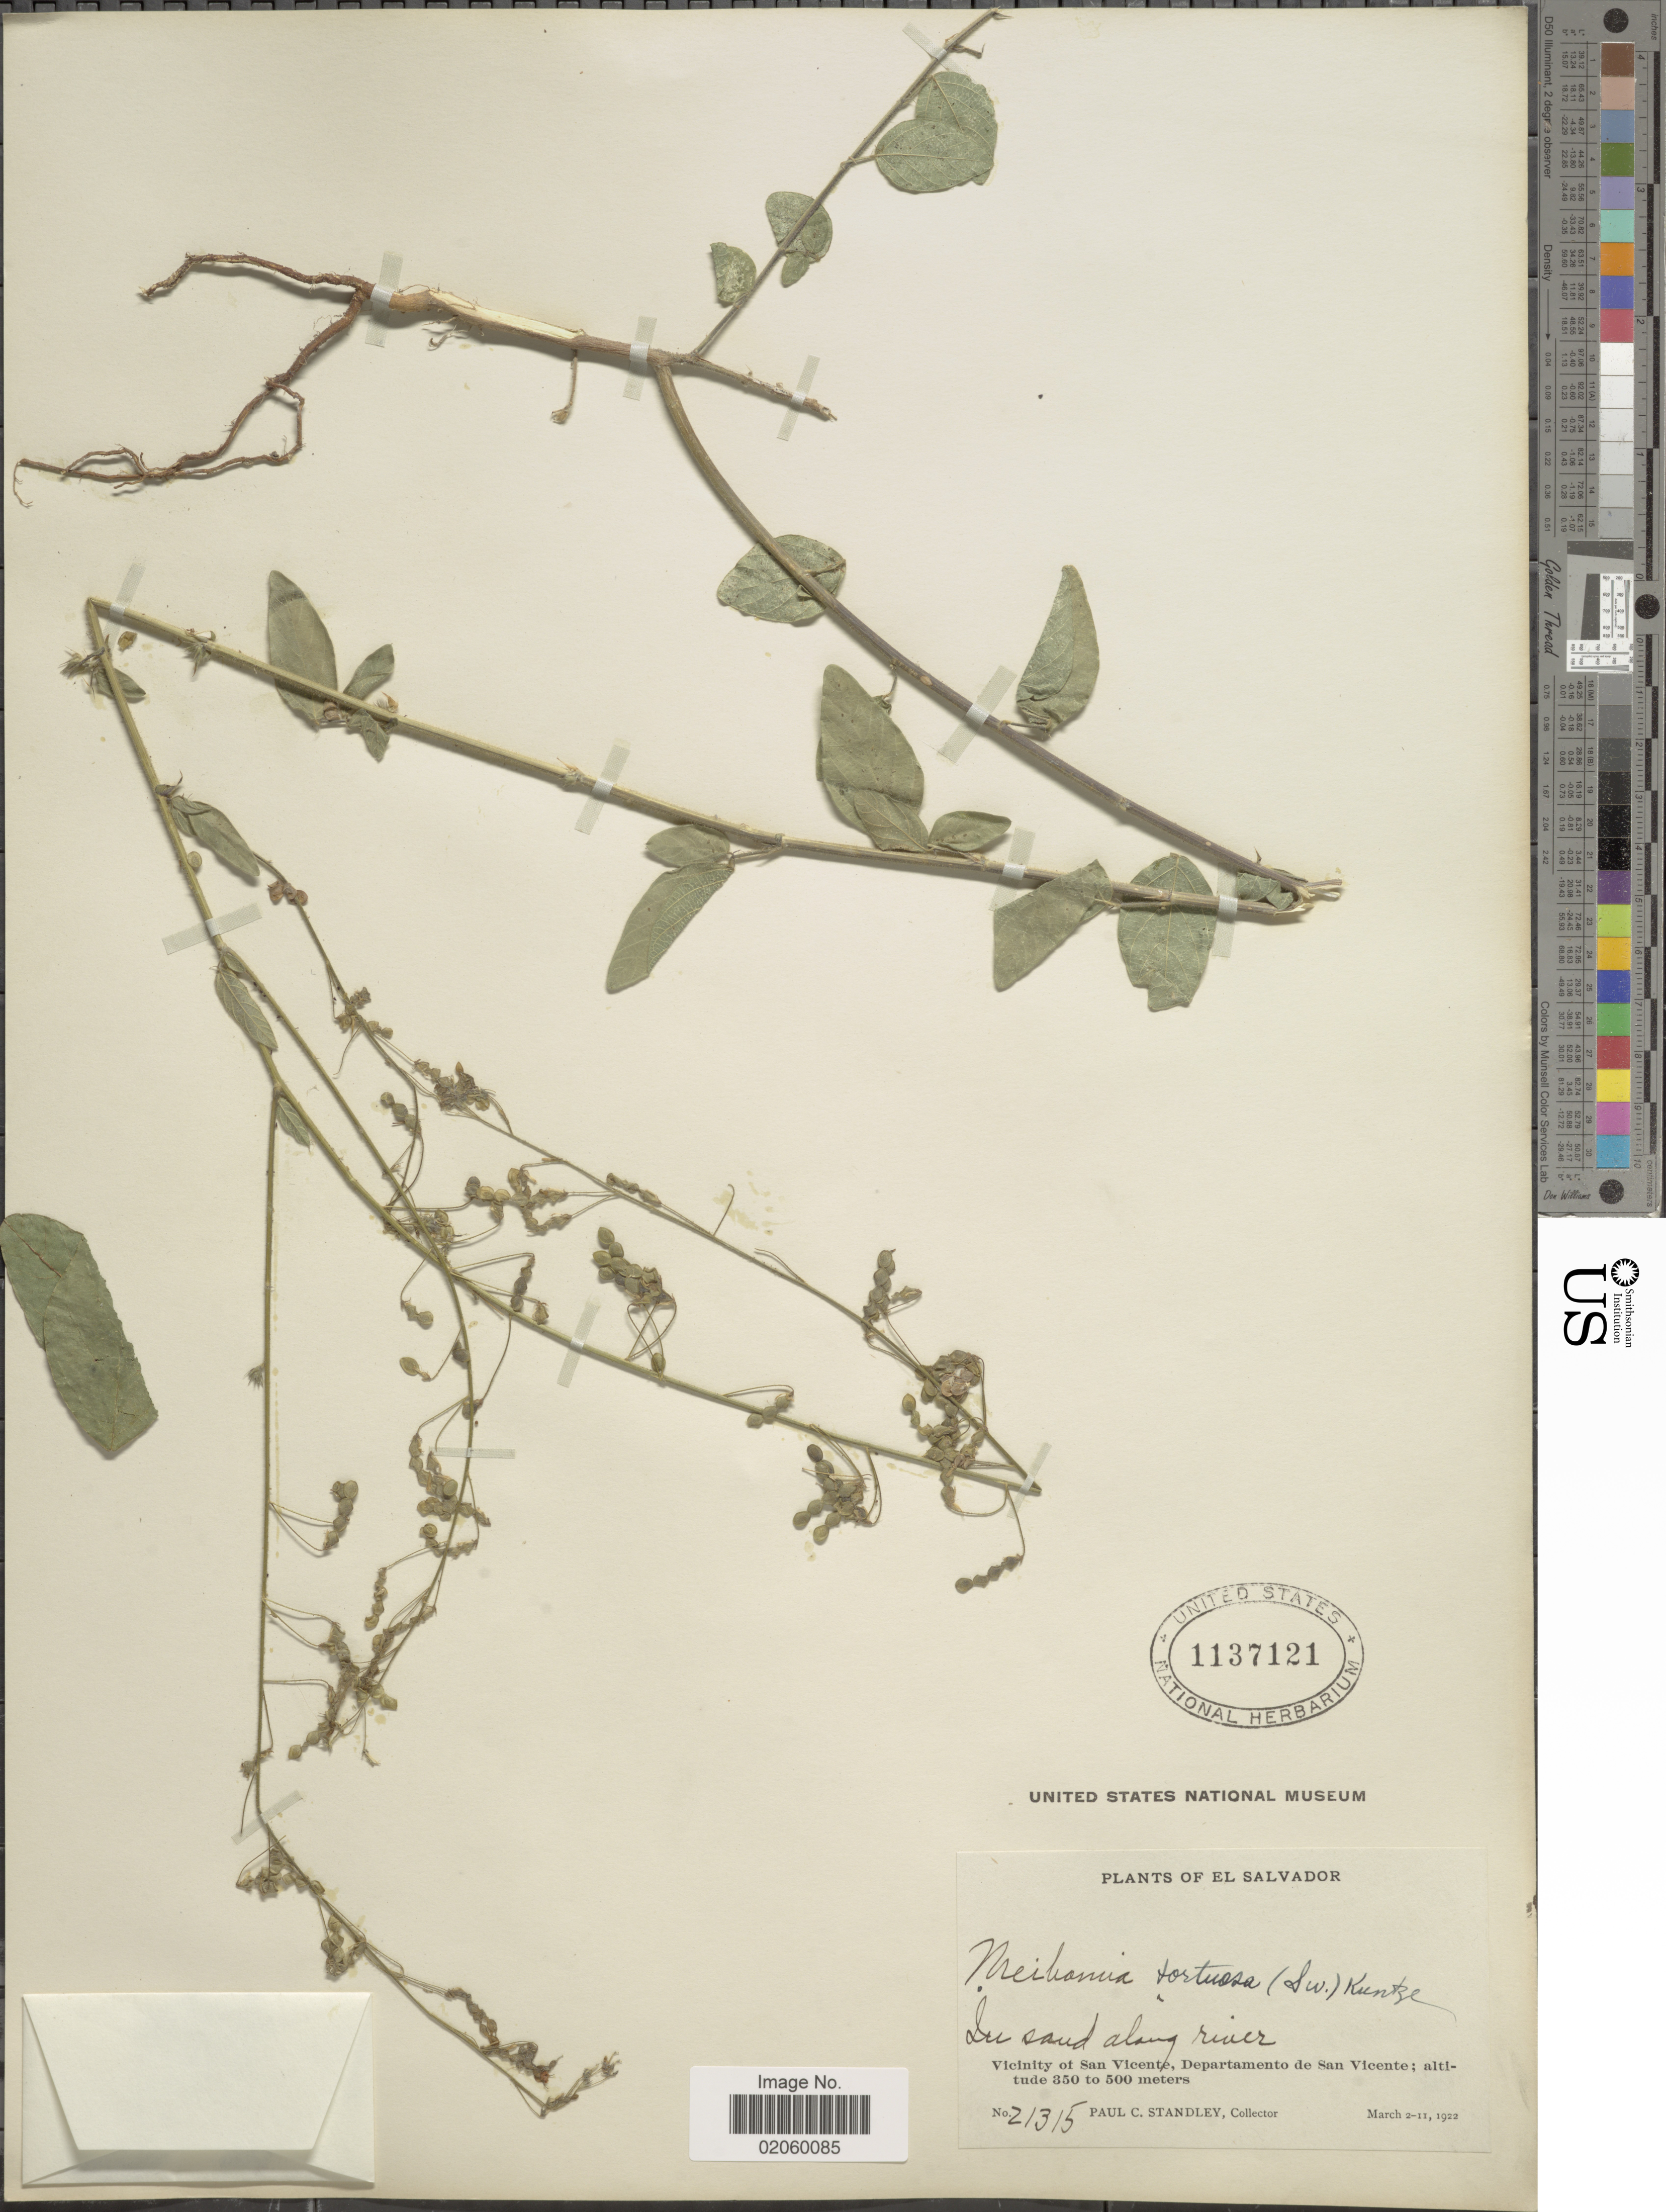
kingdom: Plantae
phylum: Tracheophyta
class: Magnoliopsida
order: Fabales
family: Fabaceae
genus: Desmodium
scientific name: Desmodium tortuosum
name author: (Sw.) DC.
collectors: P. C. Standley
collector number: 21315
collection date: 1922-03-02/1922-03-11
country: El Salvador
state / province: San Vincente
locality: Departamento de San Vicente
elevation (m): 350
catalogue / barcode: US 1137121